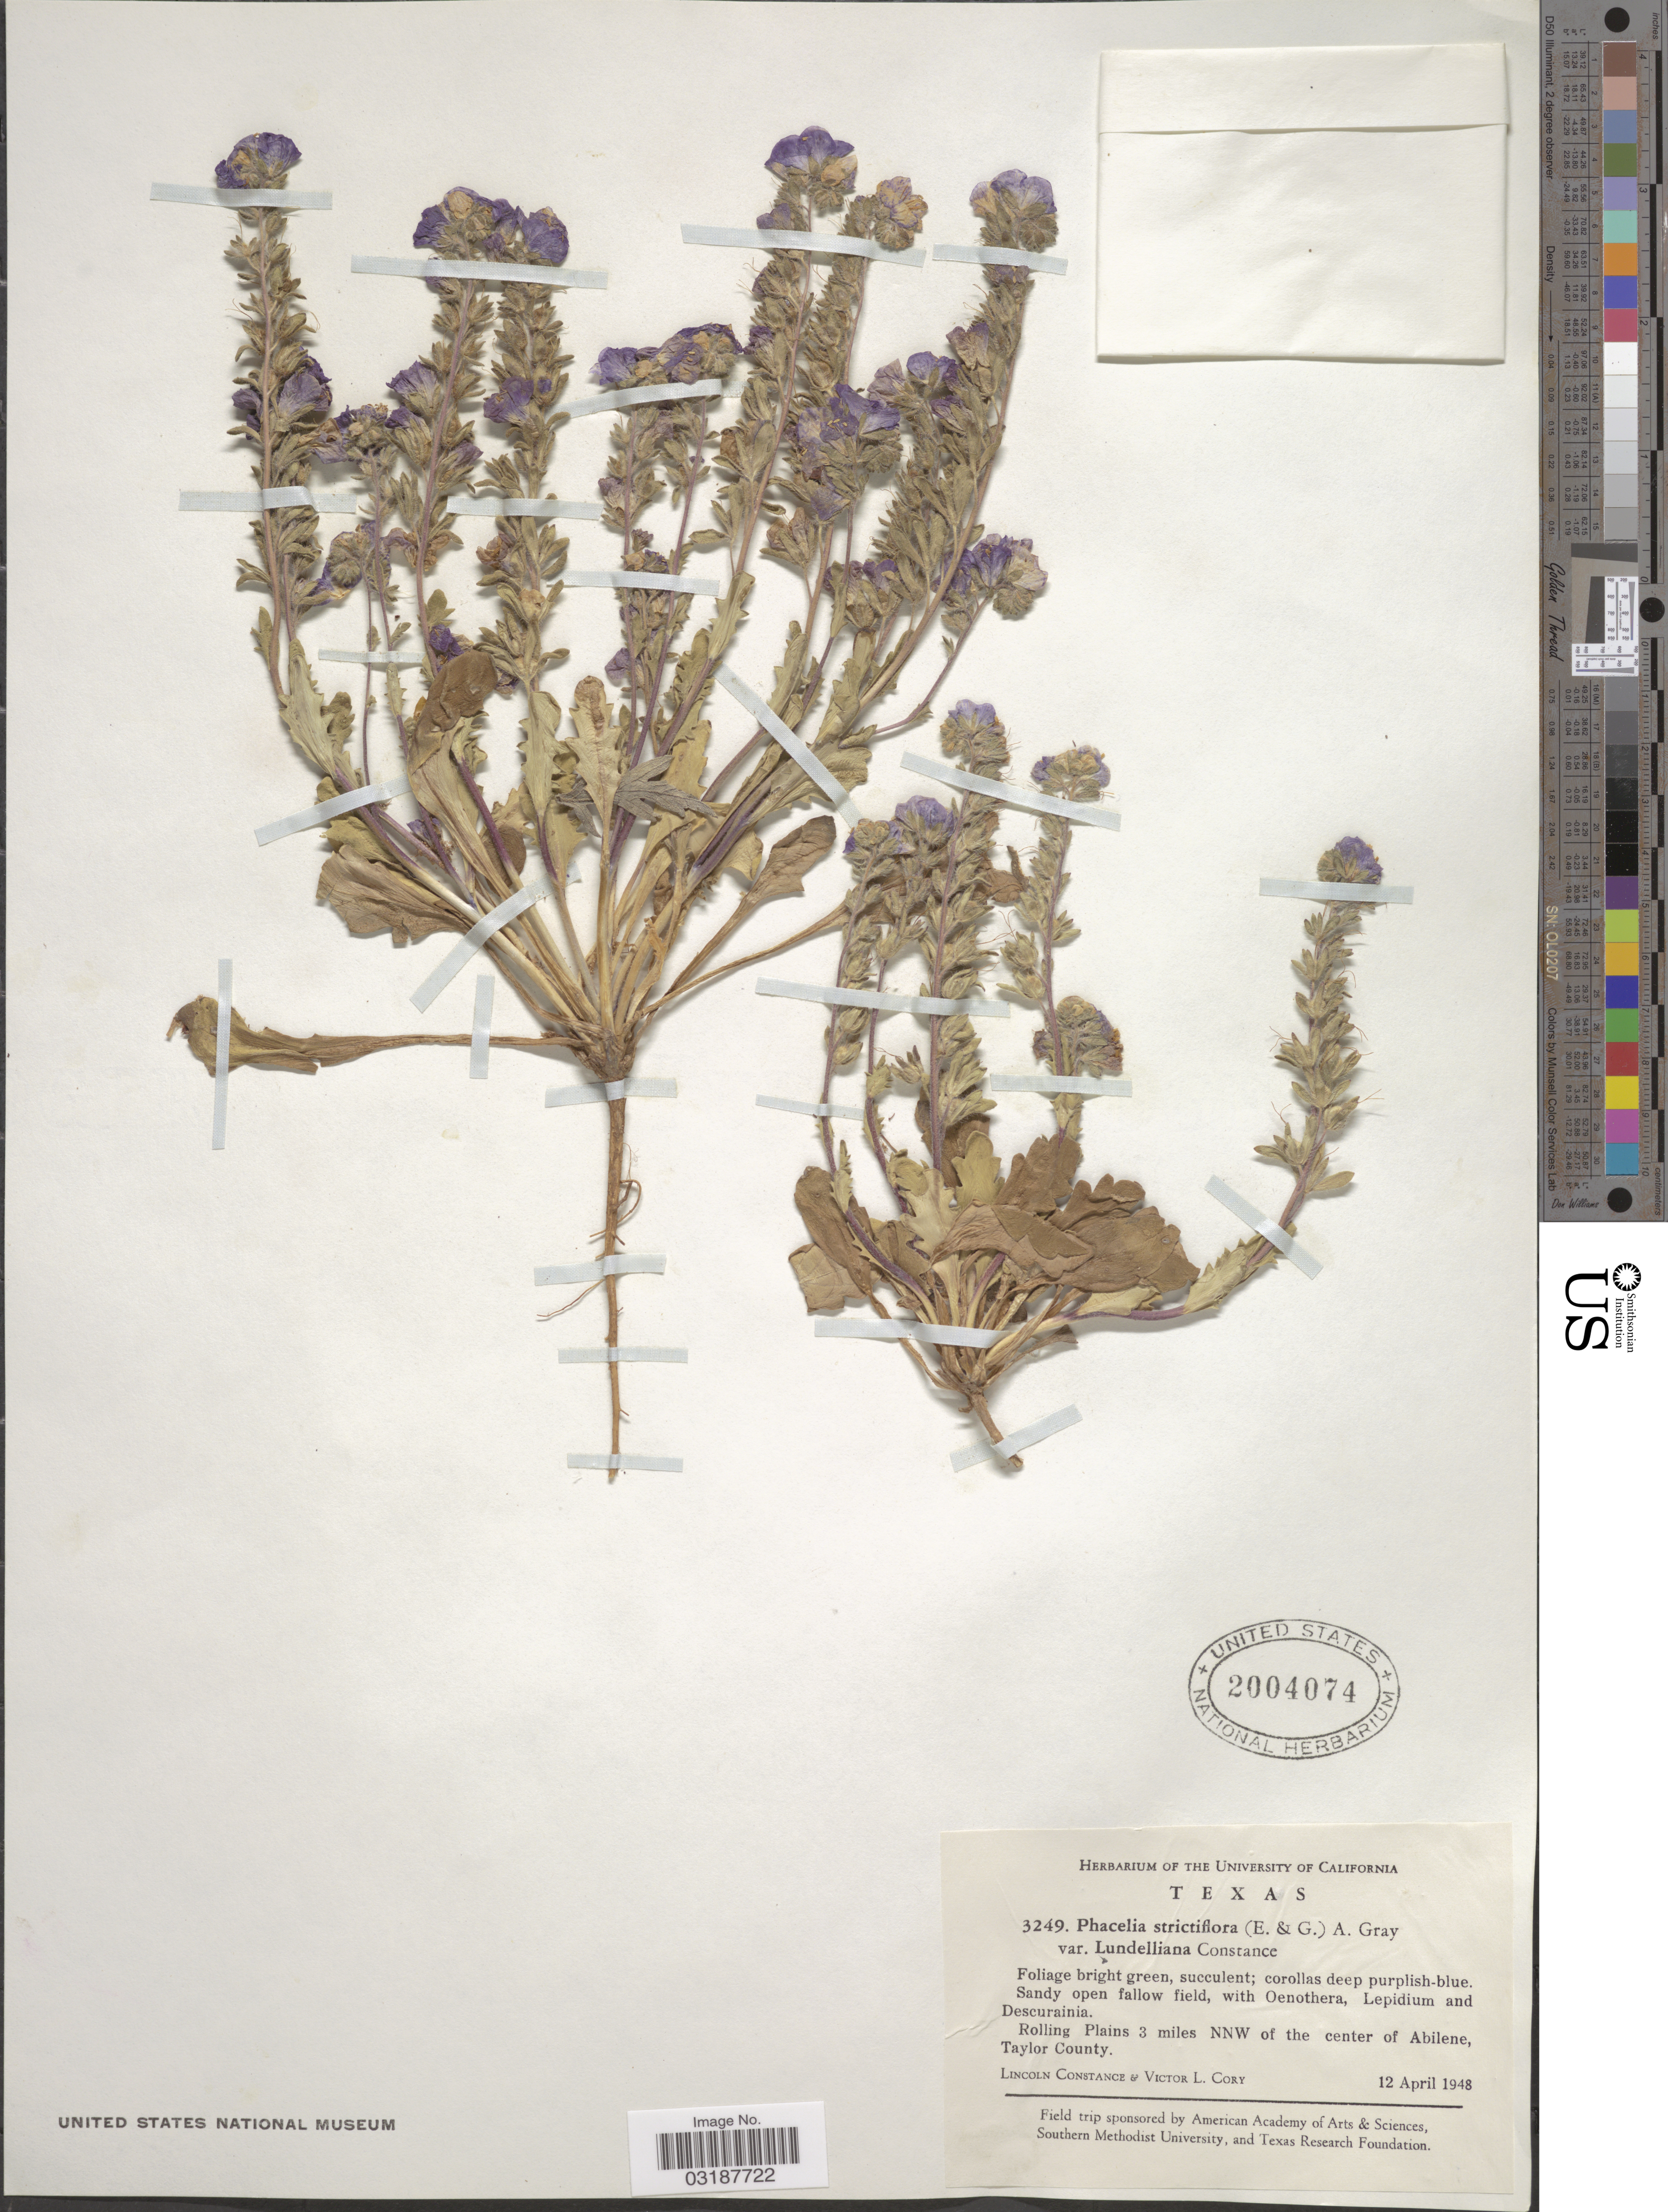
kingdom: Plantae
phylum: Tracheophyta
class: Magnoliopsida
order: Boraginales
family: Hydrophyllaceae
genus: Phacelia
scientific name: Phacelia strictiflora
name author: (Engelm. & A. Gray) A. Gray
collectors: L. Constance & V. Cory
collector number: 3249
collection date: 1948-04-12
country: United States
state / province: Texas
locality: Rolling Plains 3 miles NNW of the center of Abilene, Taylor County.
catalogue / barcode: US 2004074